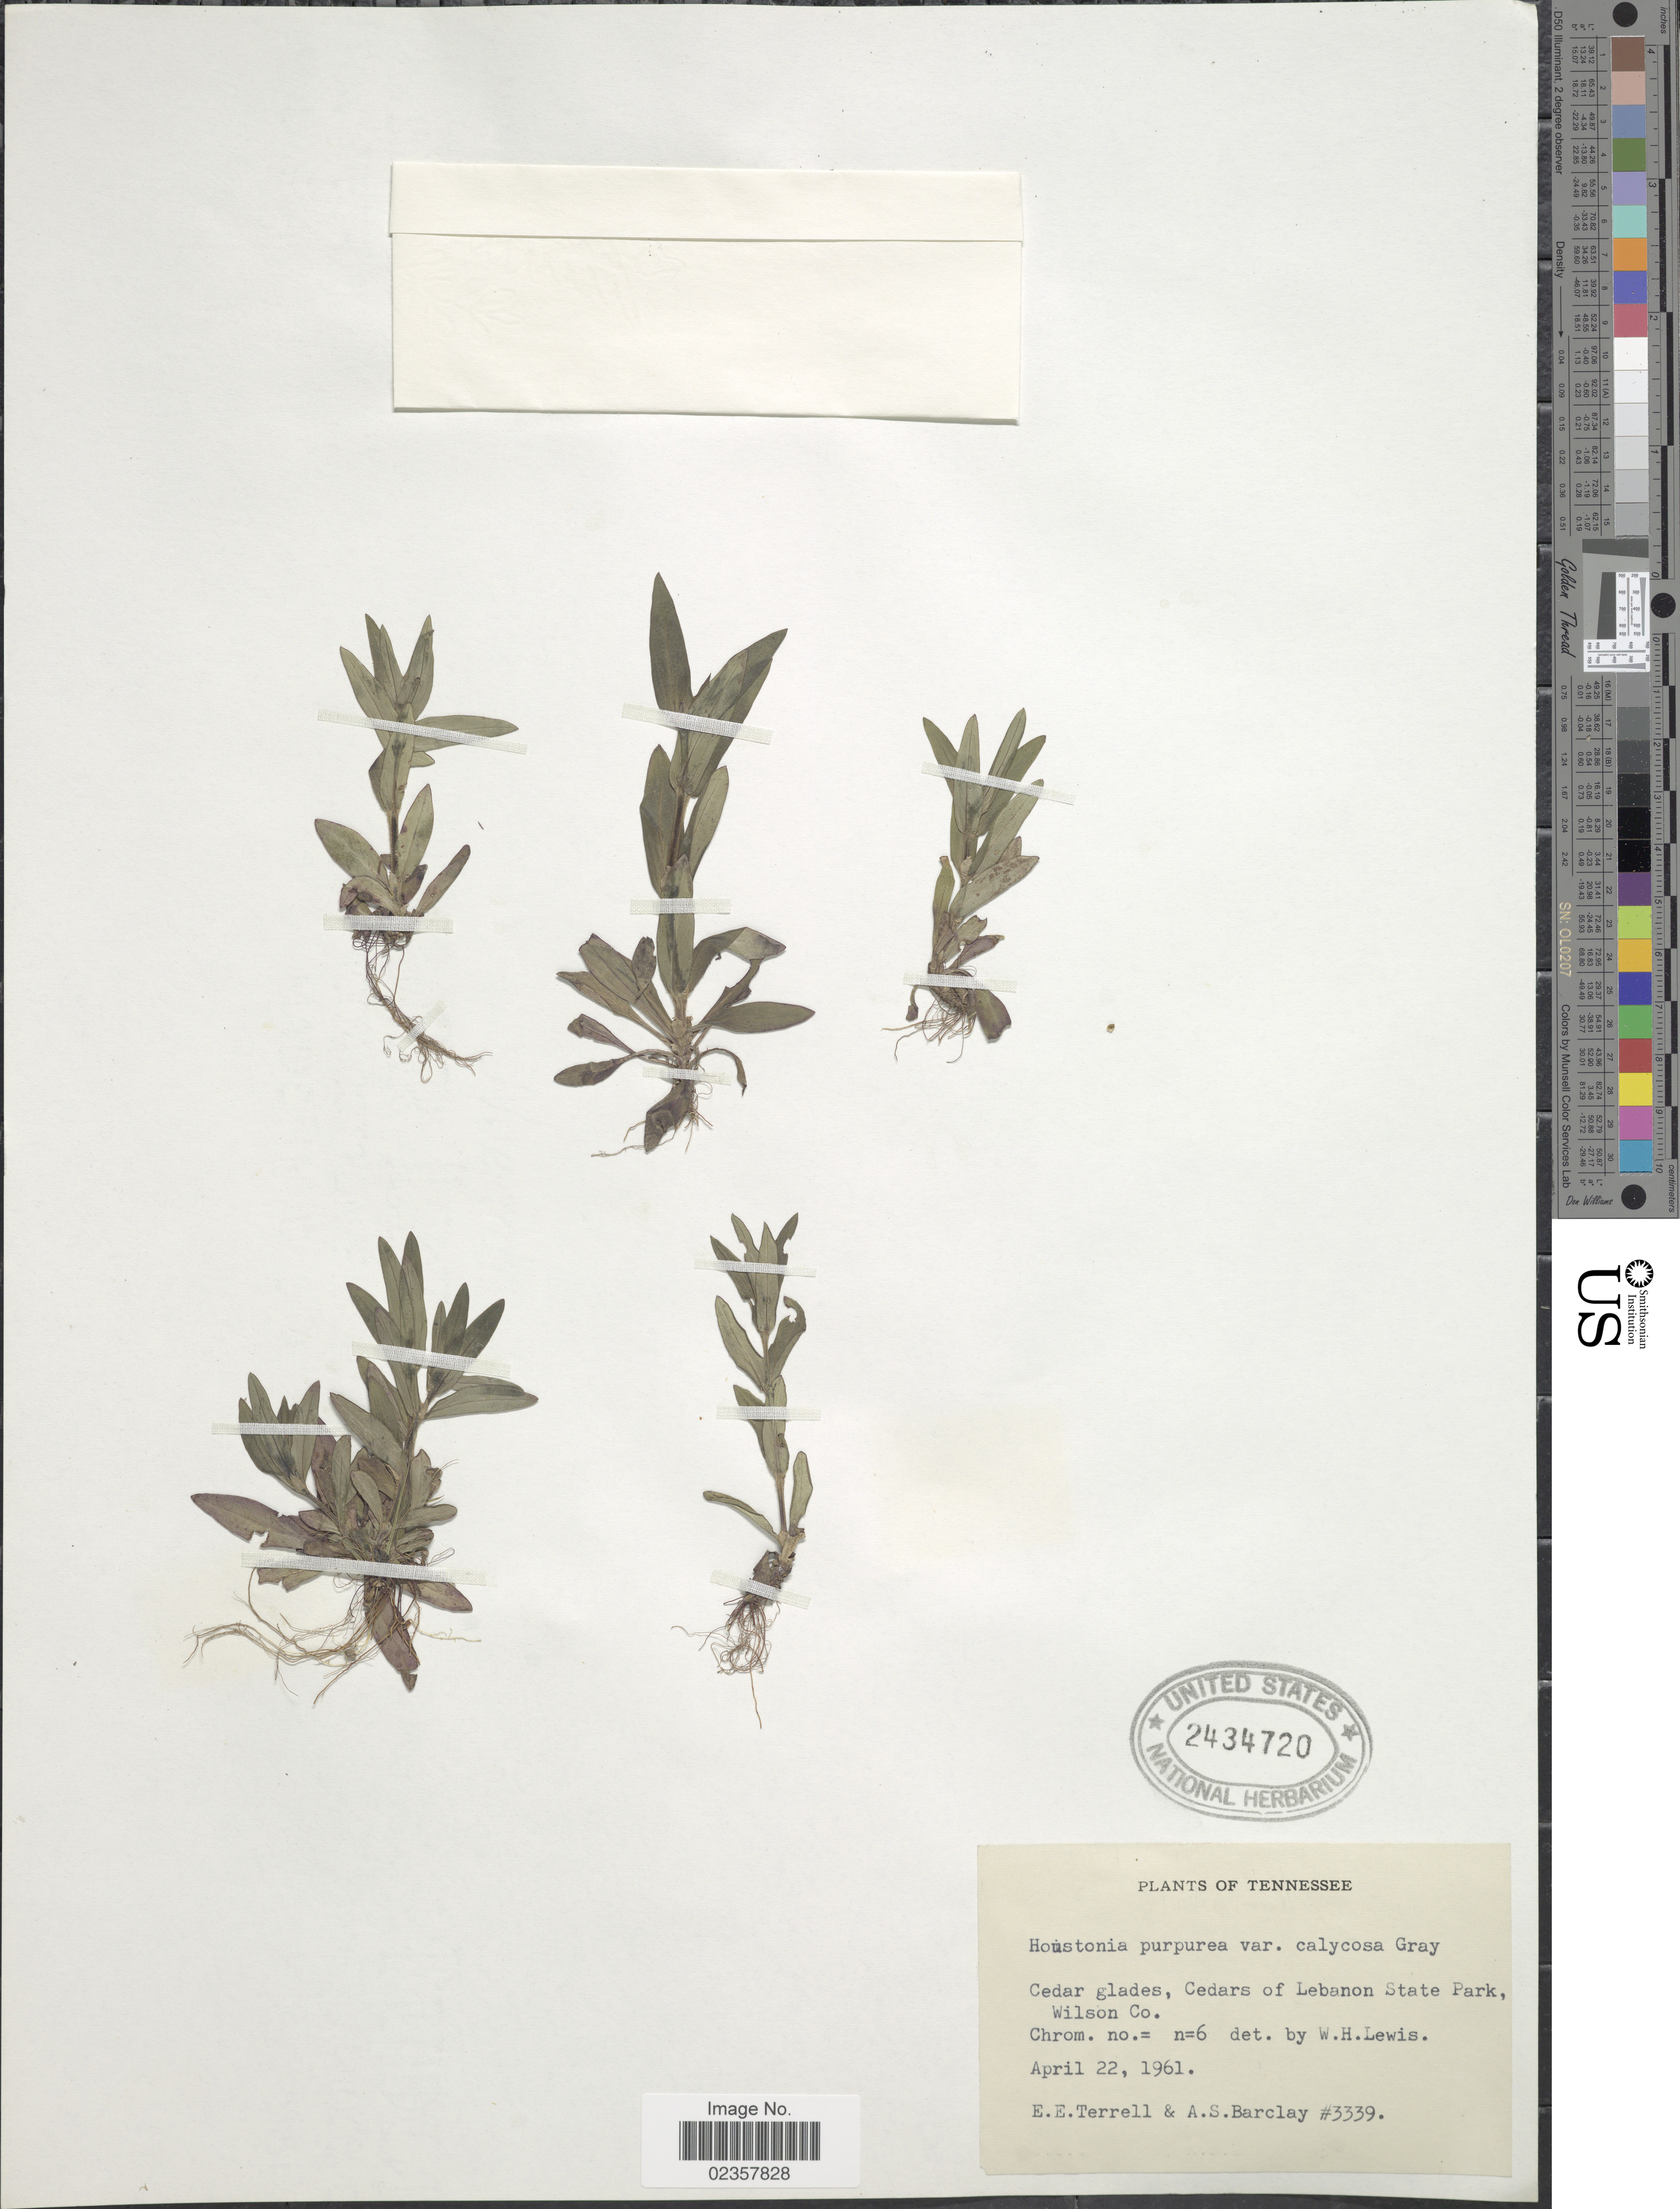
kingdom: Plantae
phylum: Tracheophyta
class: Magnoliopsida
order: Gentianales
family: Rubiaceae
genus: Houstonia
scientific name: Houstonia purpurea var. calycosa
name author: A. Gray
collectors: E. E. Terrell & A. S. Barclay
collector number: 3339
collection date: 1961-04-22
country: United States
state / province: Tennessee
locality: Cedar glades, Cedars of Lebanon State Park, Wilson Co.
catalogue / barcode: US 2434720